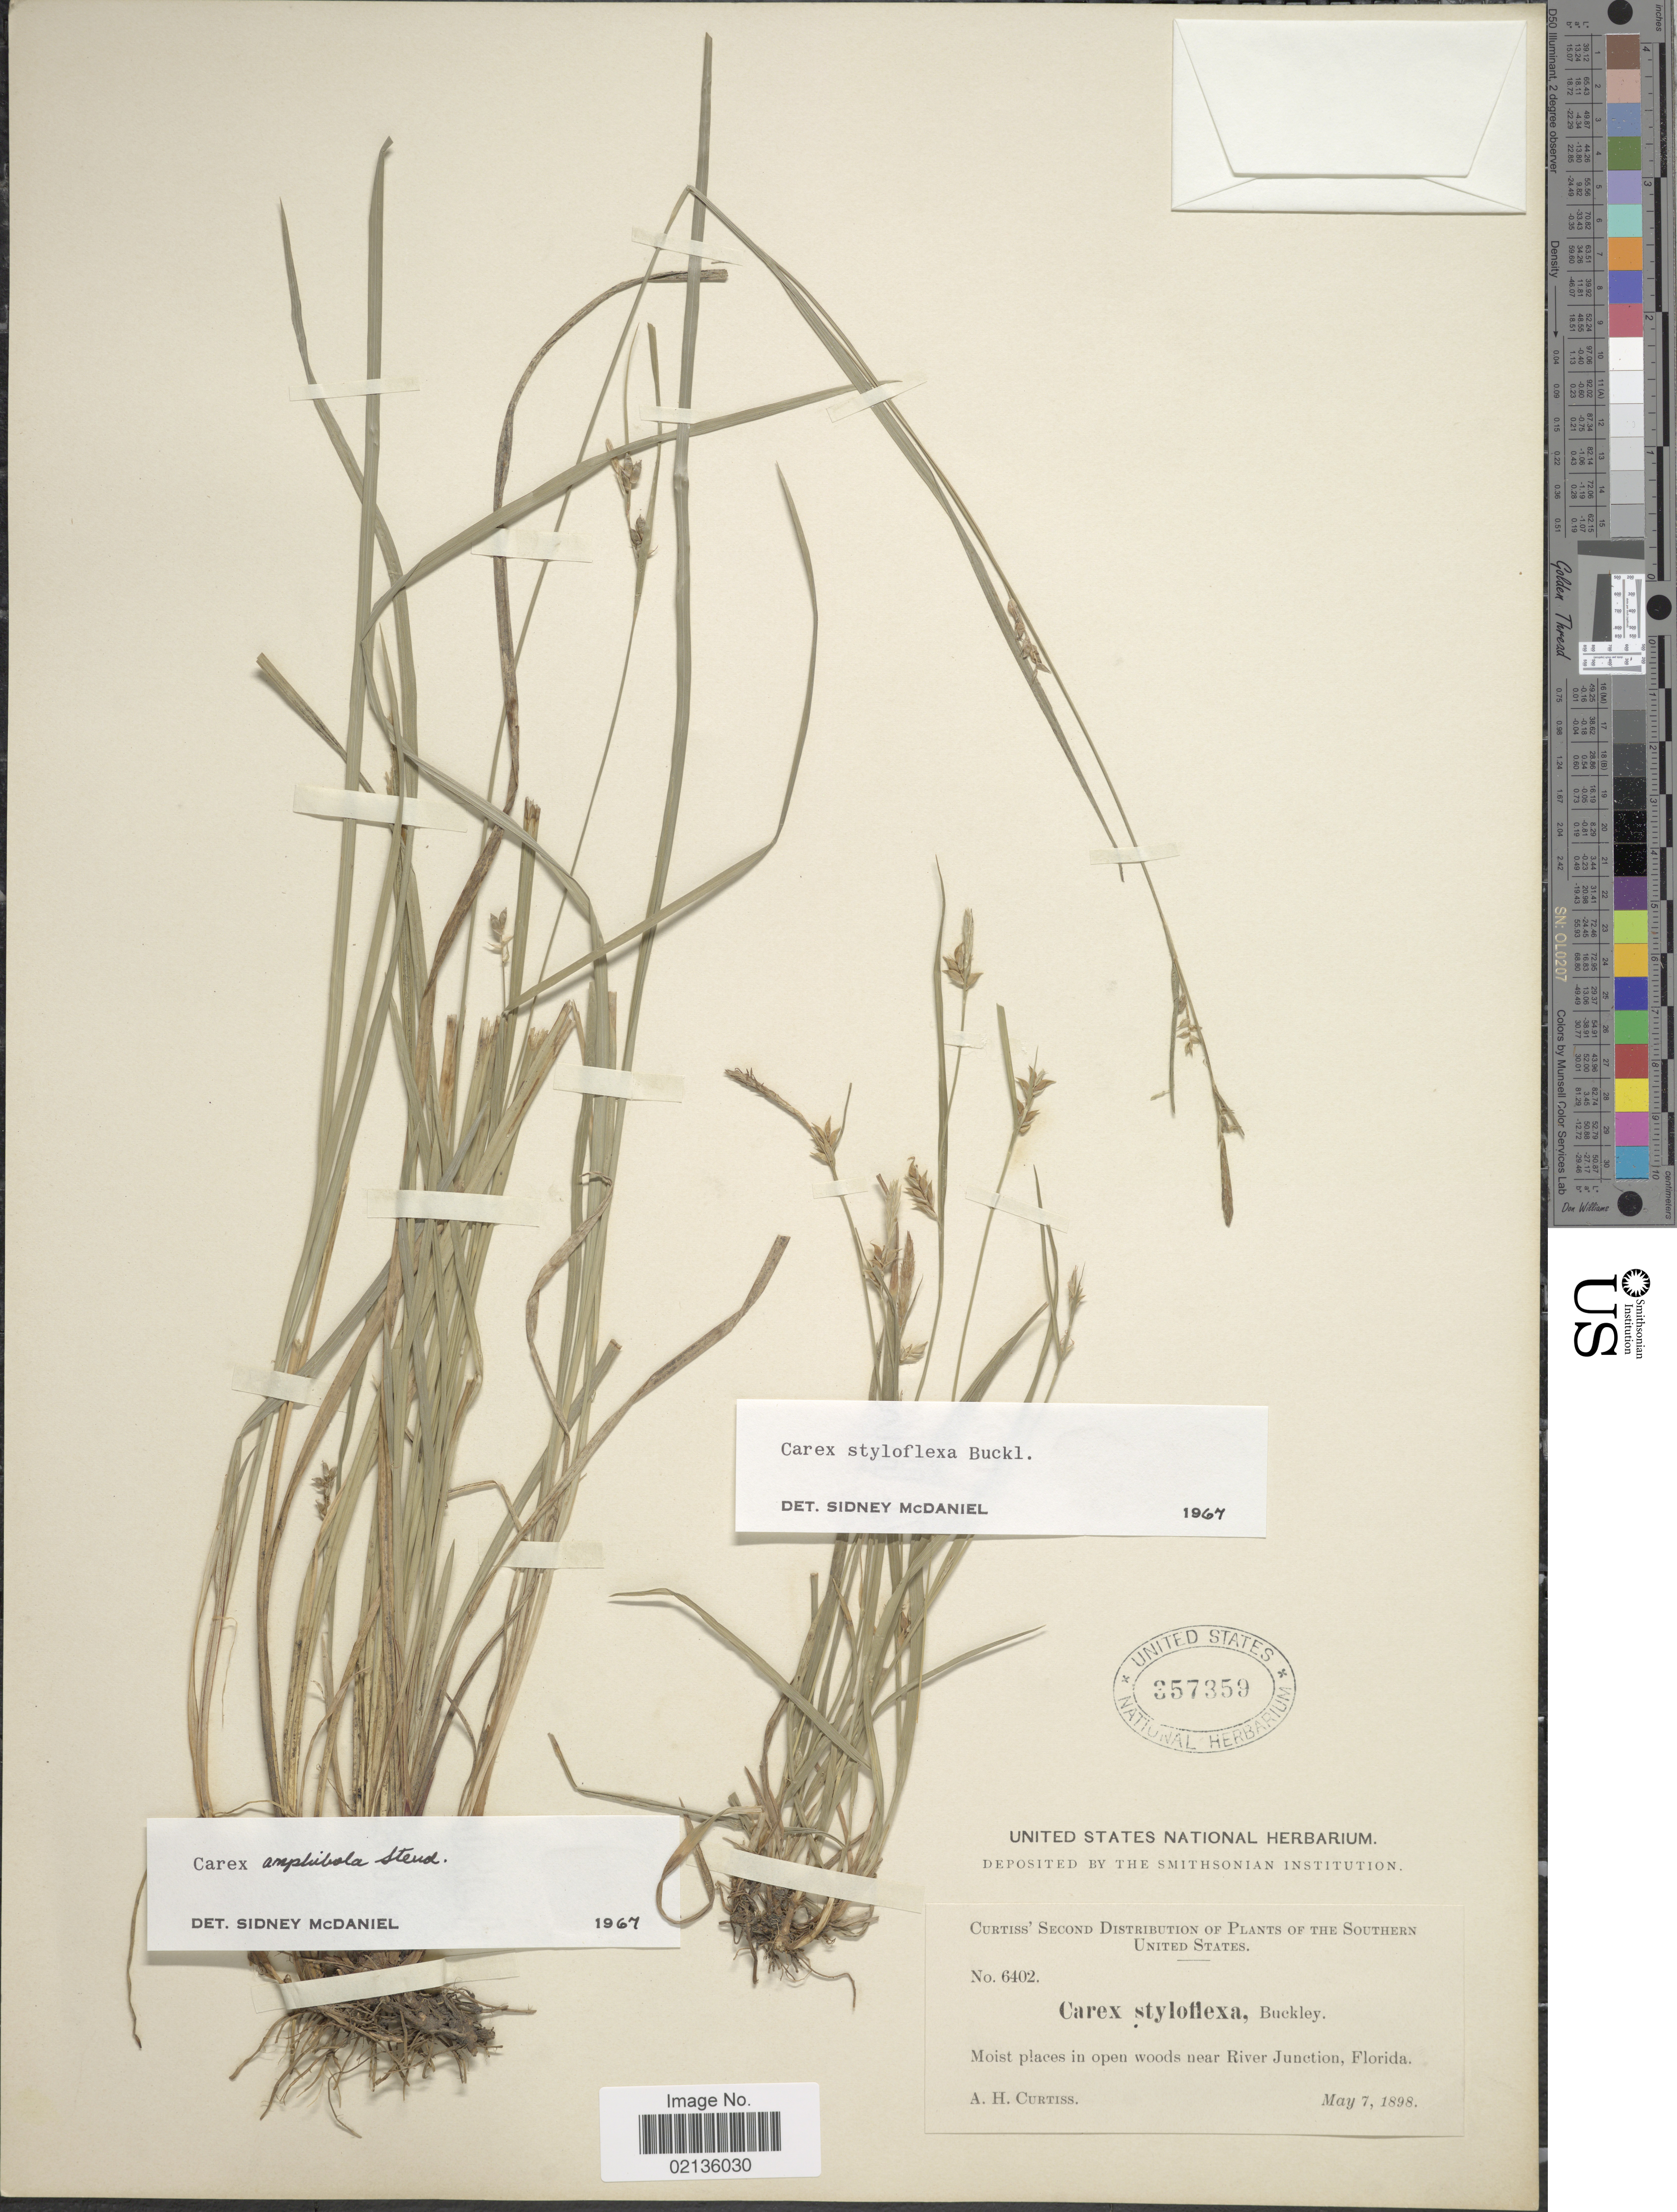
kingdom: Plantae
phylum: Tracheophyta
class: Liliopsida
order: Poales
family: Cyperaceae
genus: Carex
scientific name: Carex styloflexa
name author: Buckley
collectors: A. H. Curtiss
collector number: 6402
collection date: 1898-05-07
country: United States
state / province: Florida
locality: Moist places in open woods near River Junction, Southern United States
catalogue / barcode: US 357359